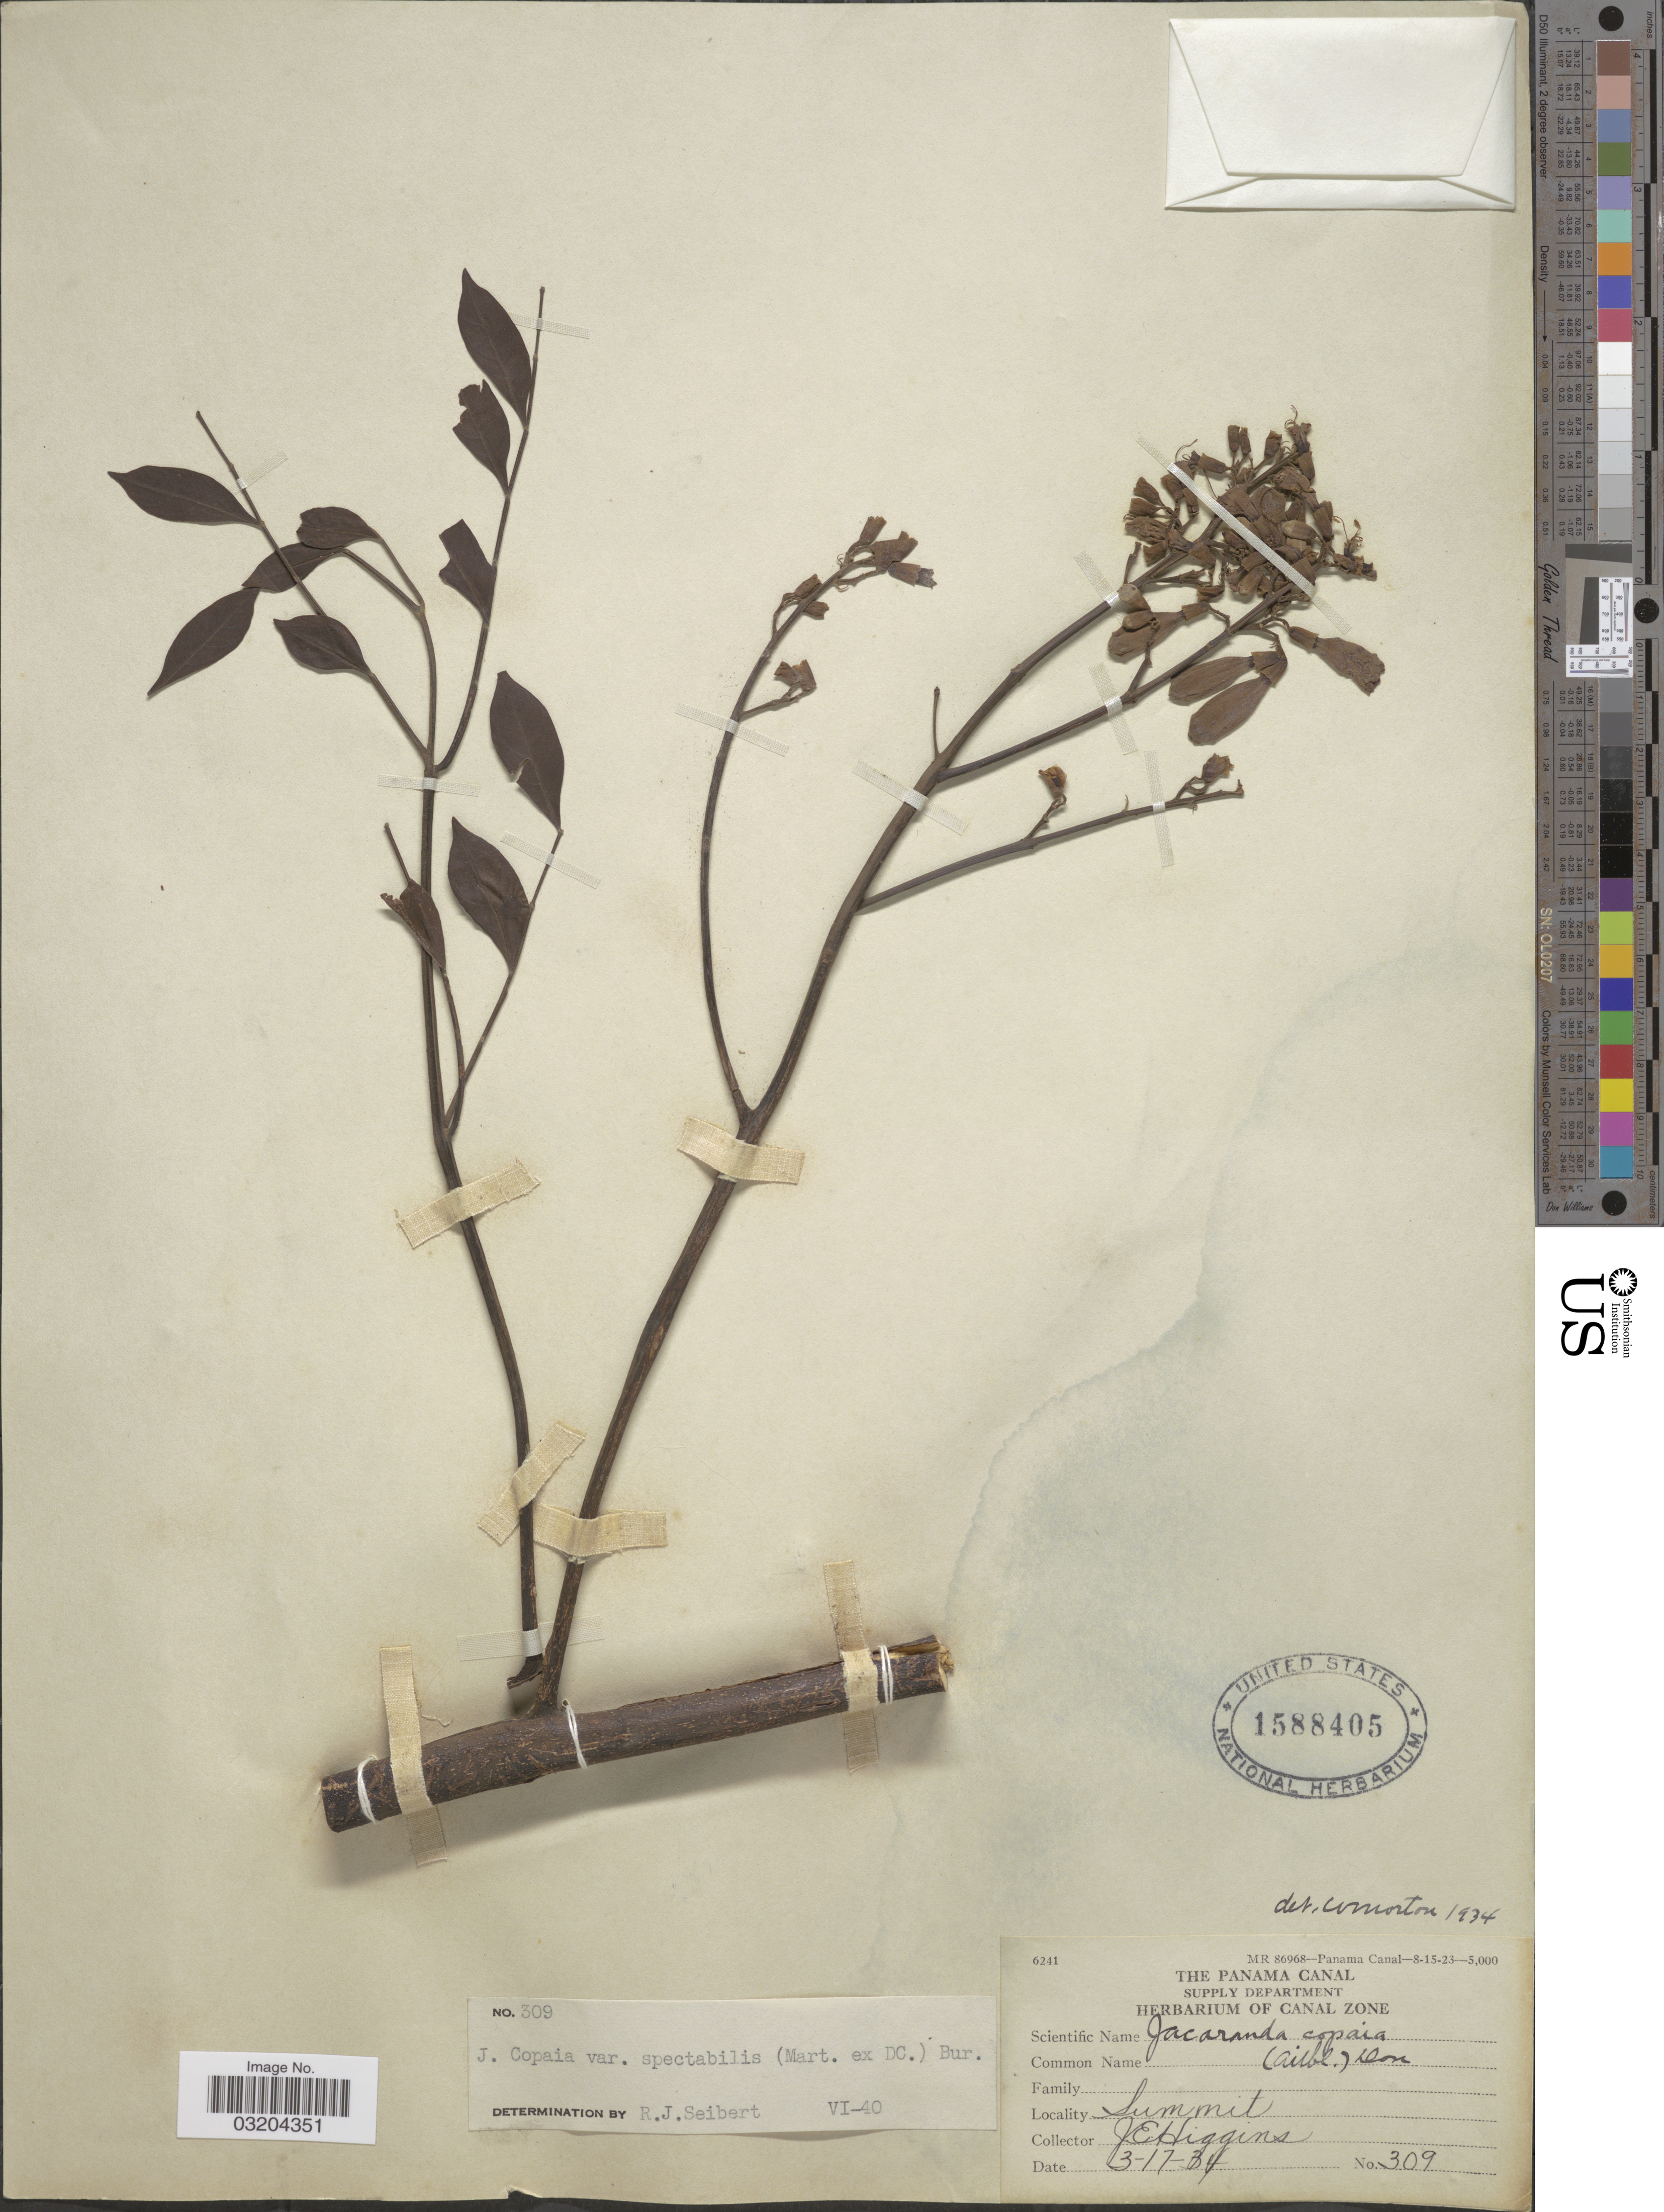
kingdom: Plantae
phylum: Tracheophyta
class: Magnoliopsida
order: Lamiales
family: Bignoniaceae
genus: Jacaranda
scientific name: Jacaranda copaia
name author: (Aubl.) D. Don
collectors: J. Higgins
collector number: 309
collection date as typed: Transcribed d/m/y: 17/3/34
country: Panama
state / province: Colón / Panamá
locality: Summit.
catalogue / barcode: US 1588405